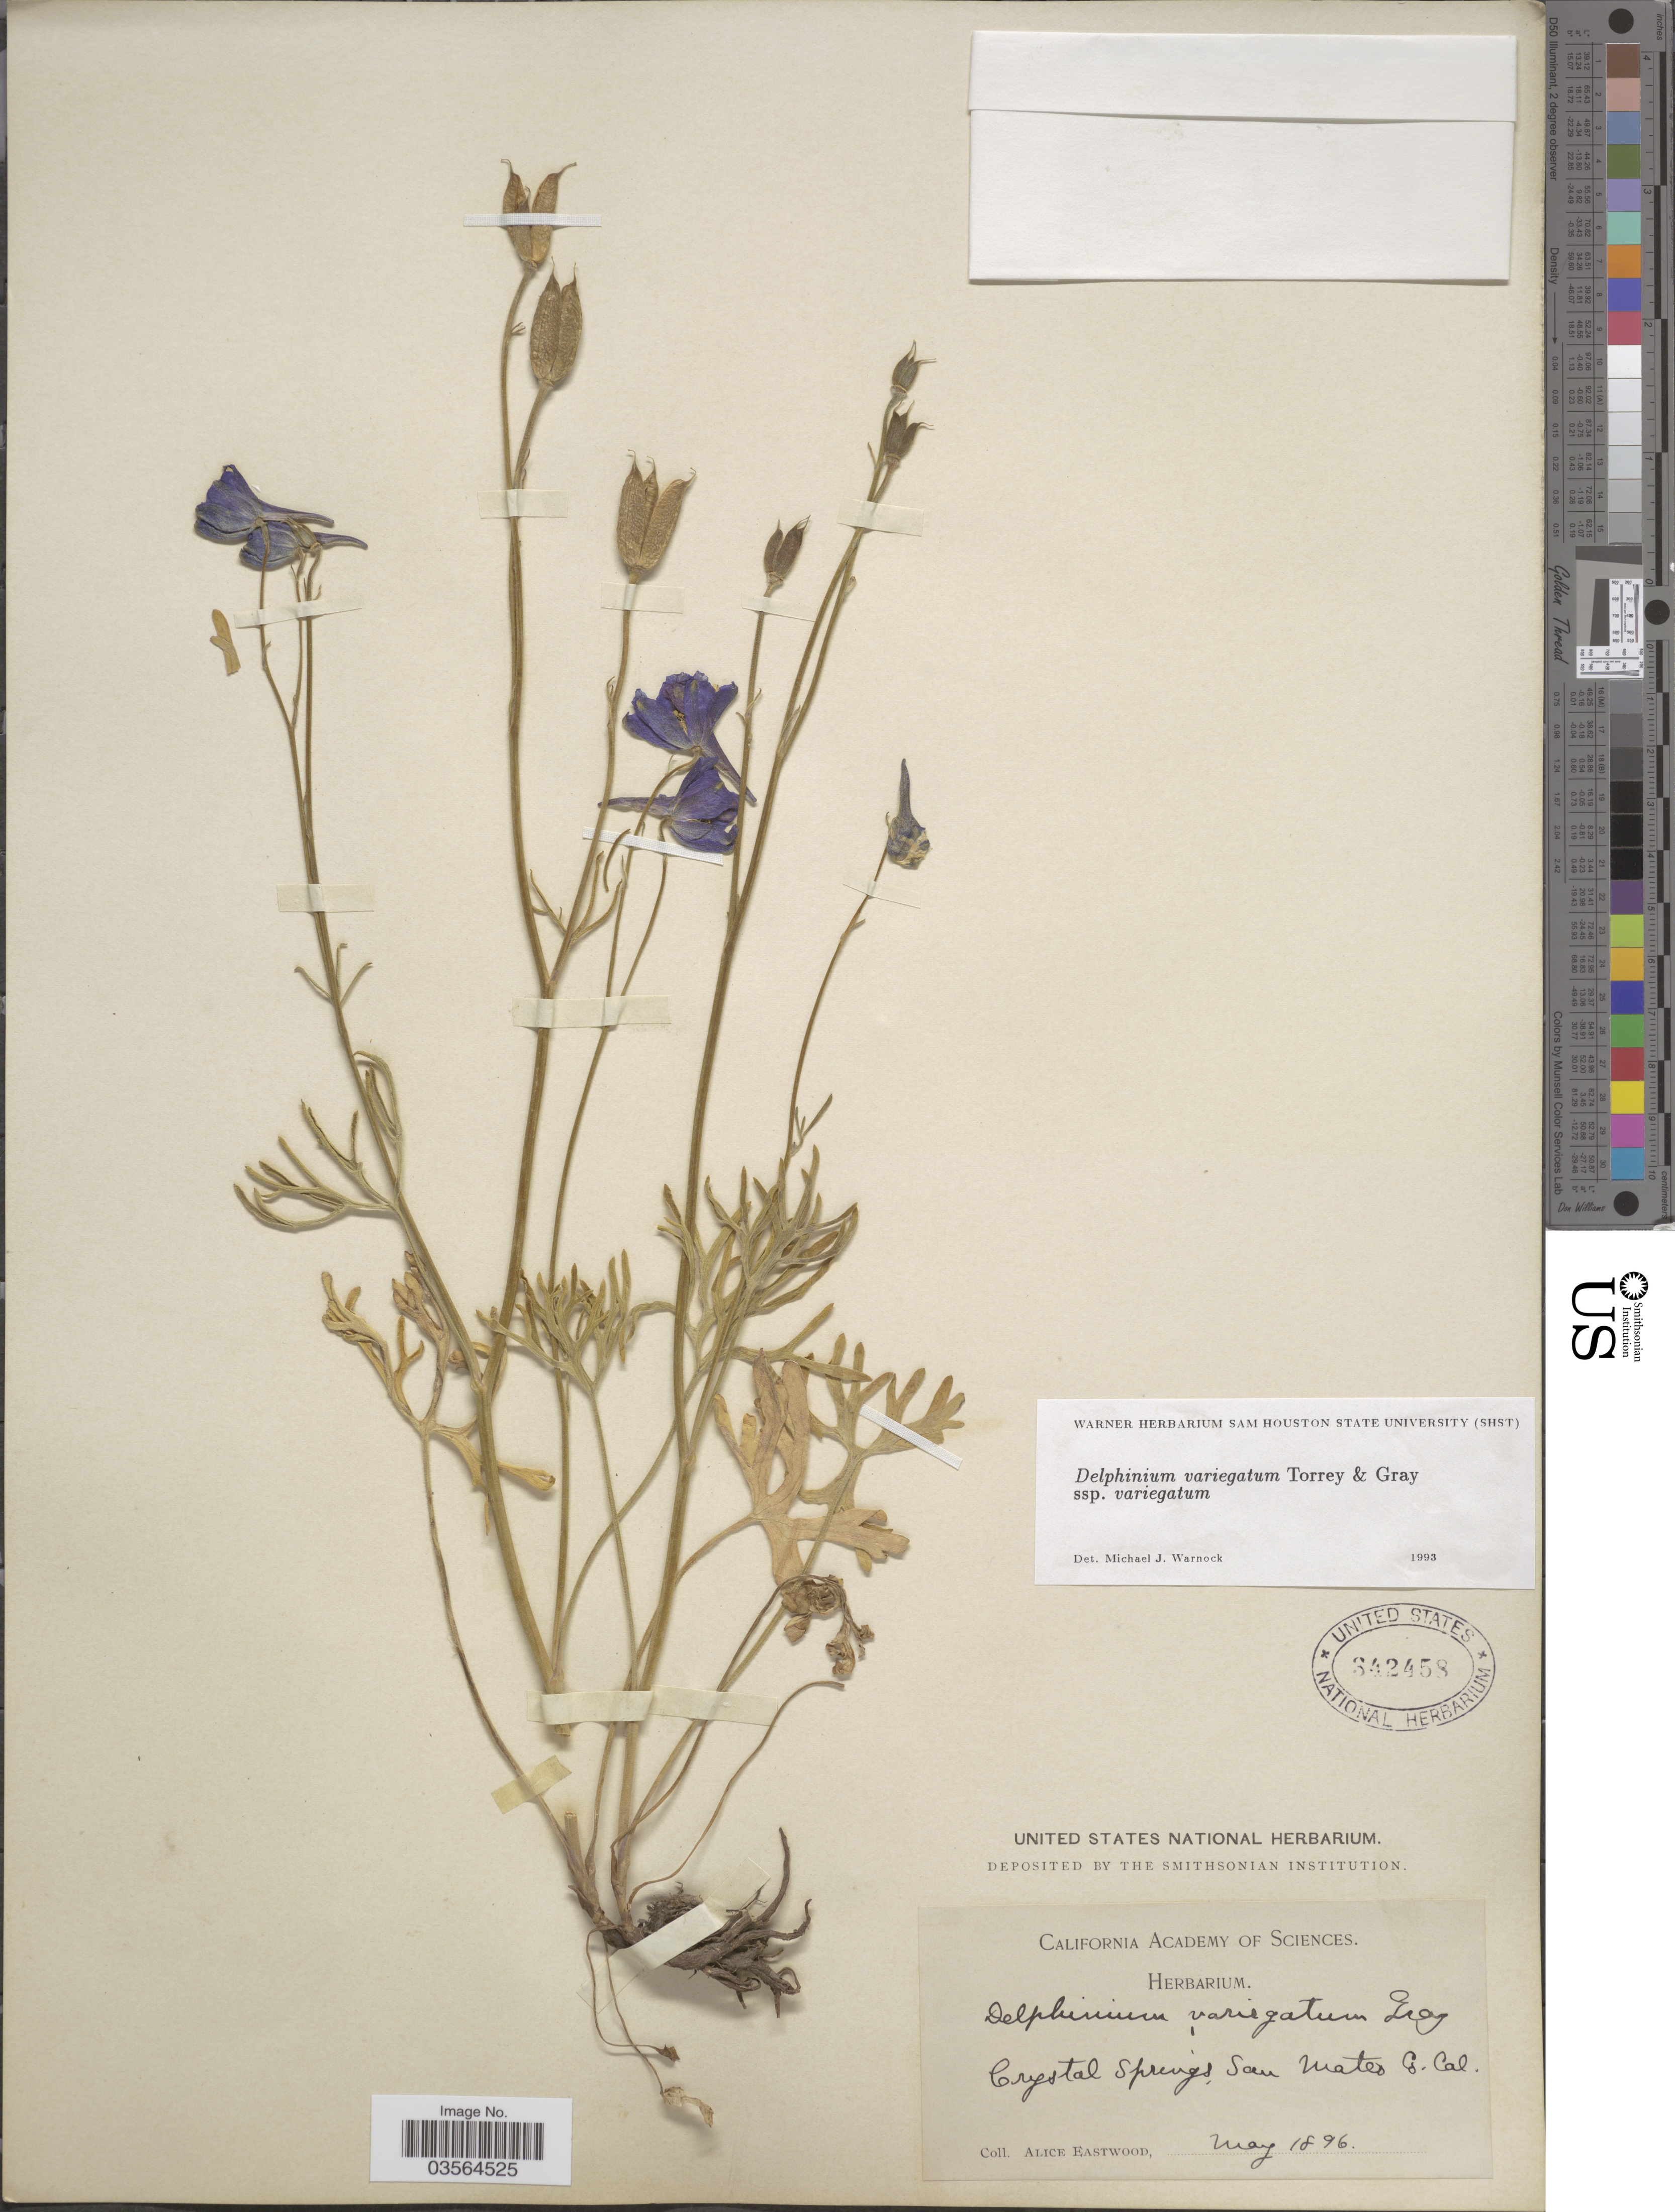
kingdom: Plantae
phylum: Tracheophyta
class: Magnoliopsida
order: Ranunculales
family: Ranunculaceae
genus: Delphinium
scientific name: Delphinium variegatum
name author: Torr. & A. Gray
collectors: A. Eastwood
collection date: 1896-05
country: United States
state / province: California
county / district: San Mateo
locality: Crystal Springs, San Mateo Co.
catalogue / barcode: US 342458